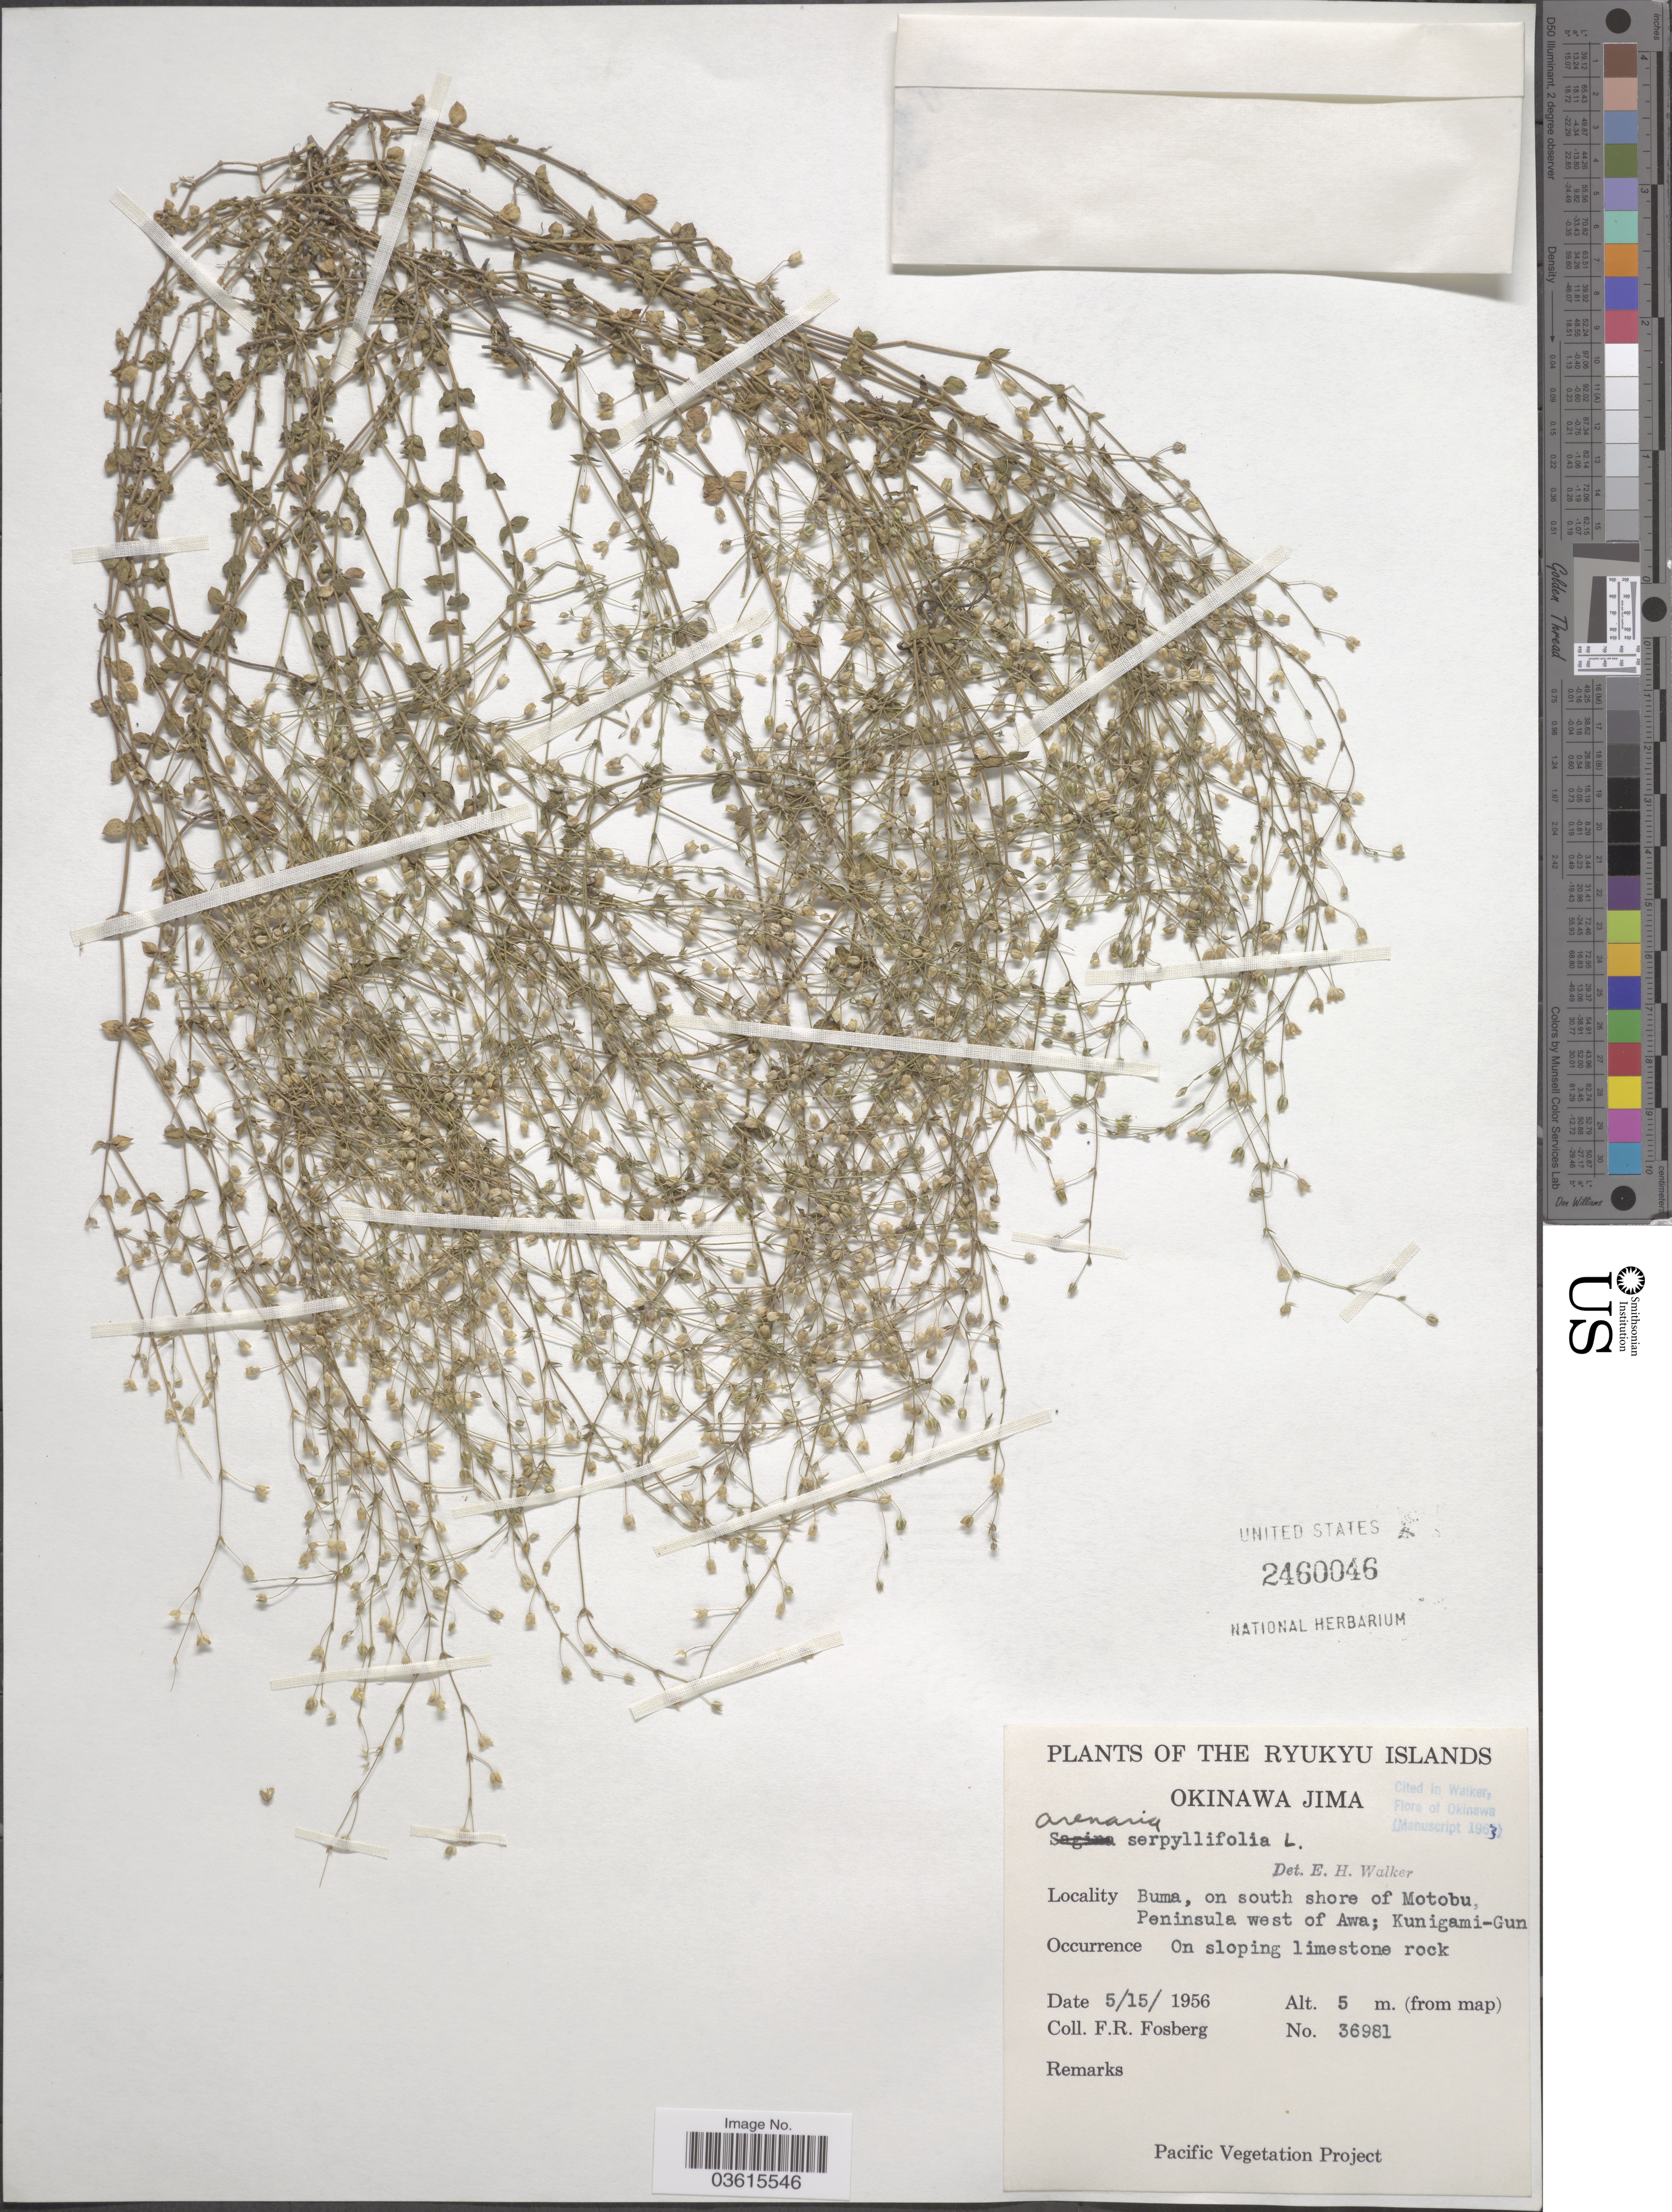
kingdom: Plantae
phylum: Tracheophyta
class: Magnoliopsida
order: Caryophyllales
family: Caryophyllaceae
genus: Arenaria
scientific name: Arenaria serpyllifolia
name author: L.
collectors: F. R. Fosberg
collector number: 36981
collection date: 1956-05-15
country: Japan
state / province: Okinawa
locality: The Ryukyu Islands. Okinawa Jima. Buma, on south shore of Motobu, Peninsula west of Awa; Kunigami-Gun.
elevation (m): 5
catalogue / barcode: US 2460046